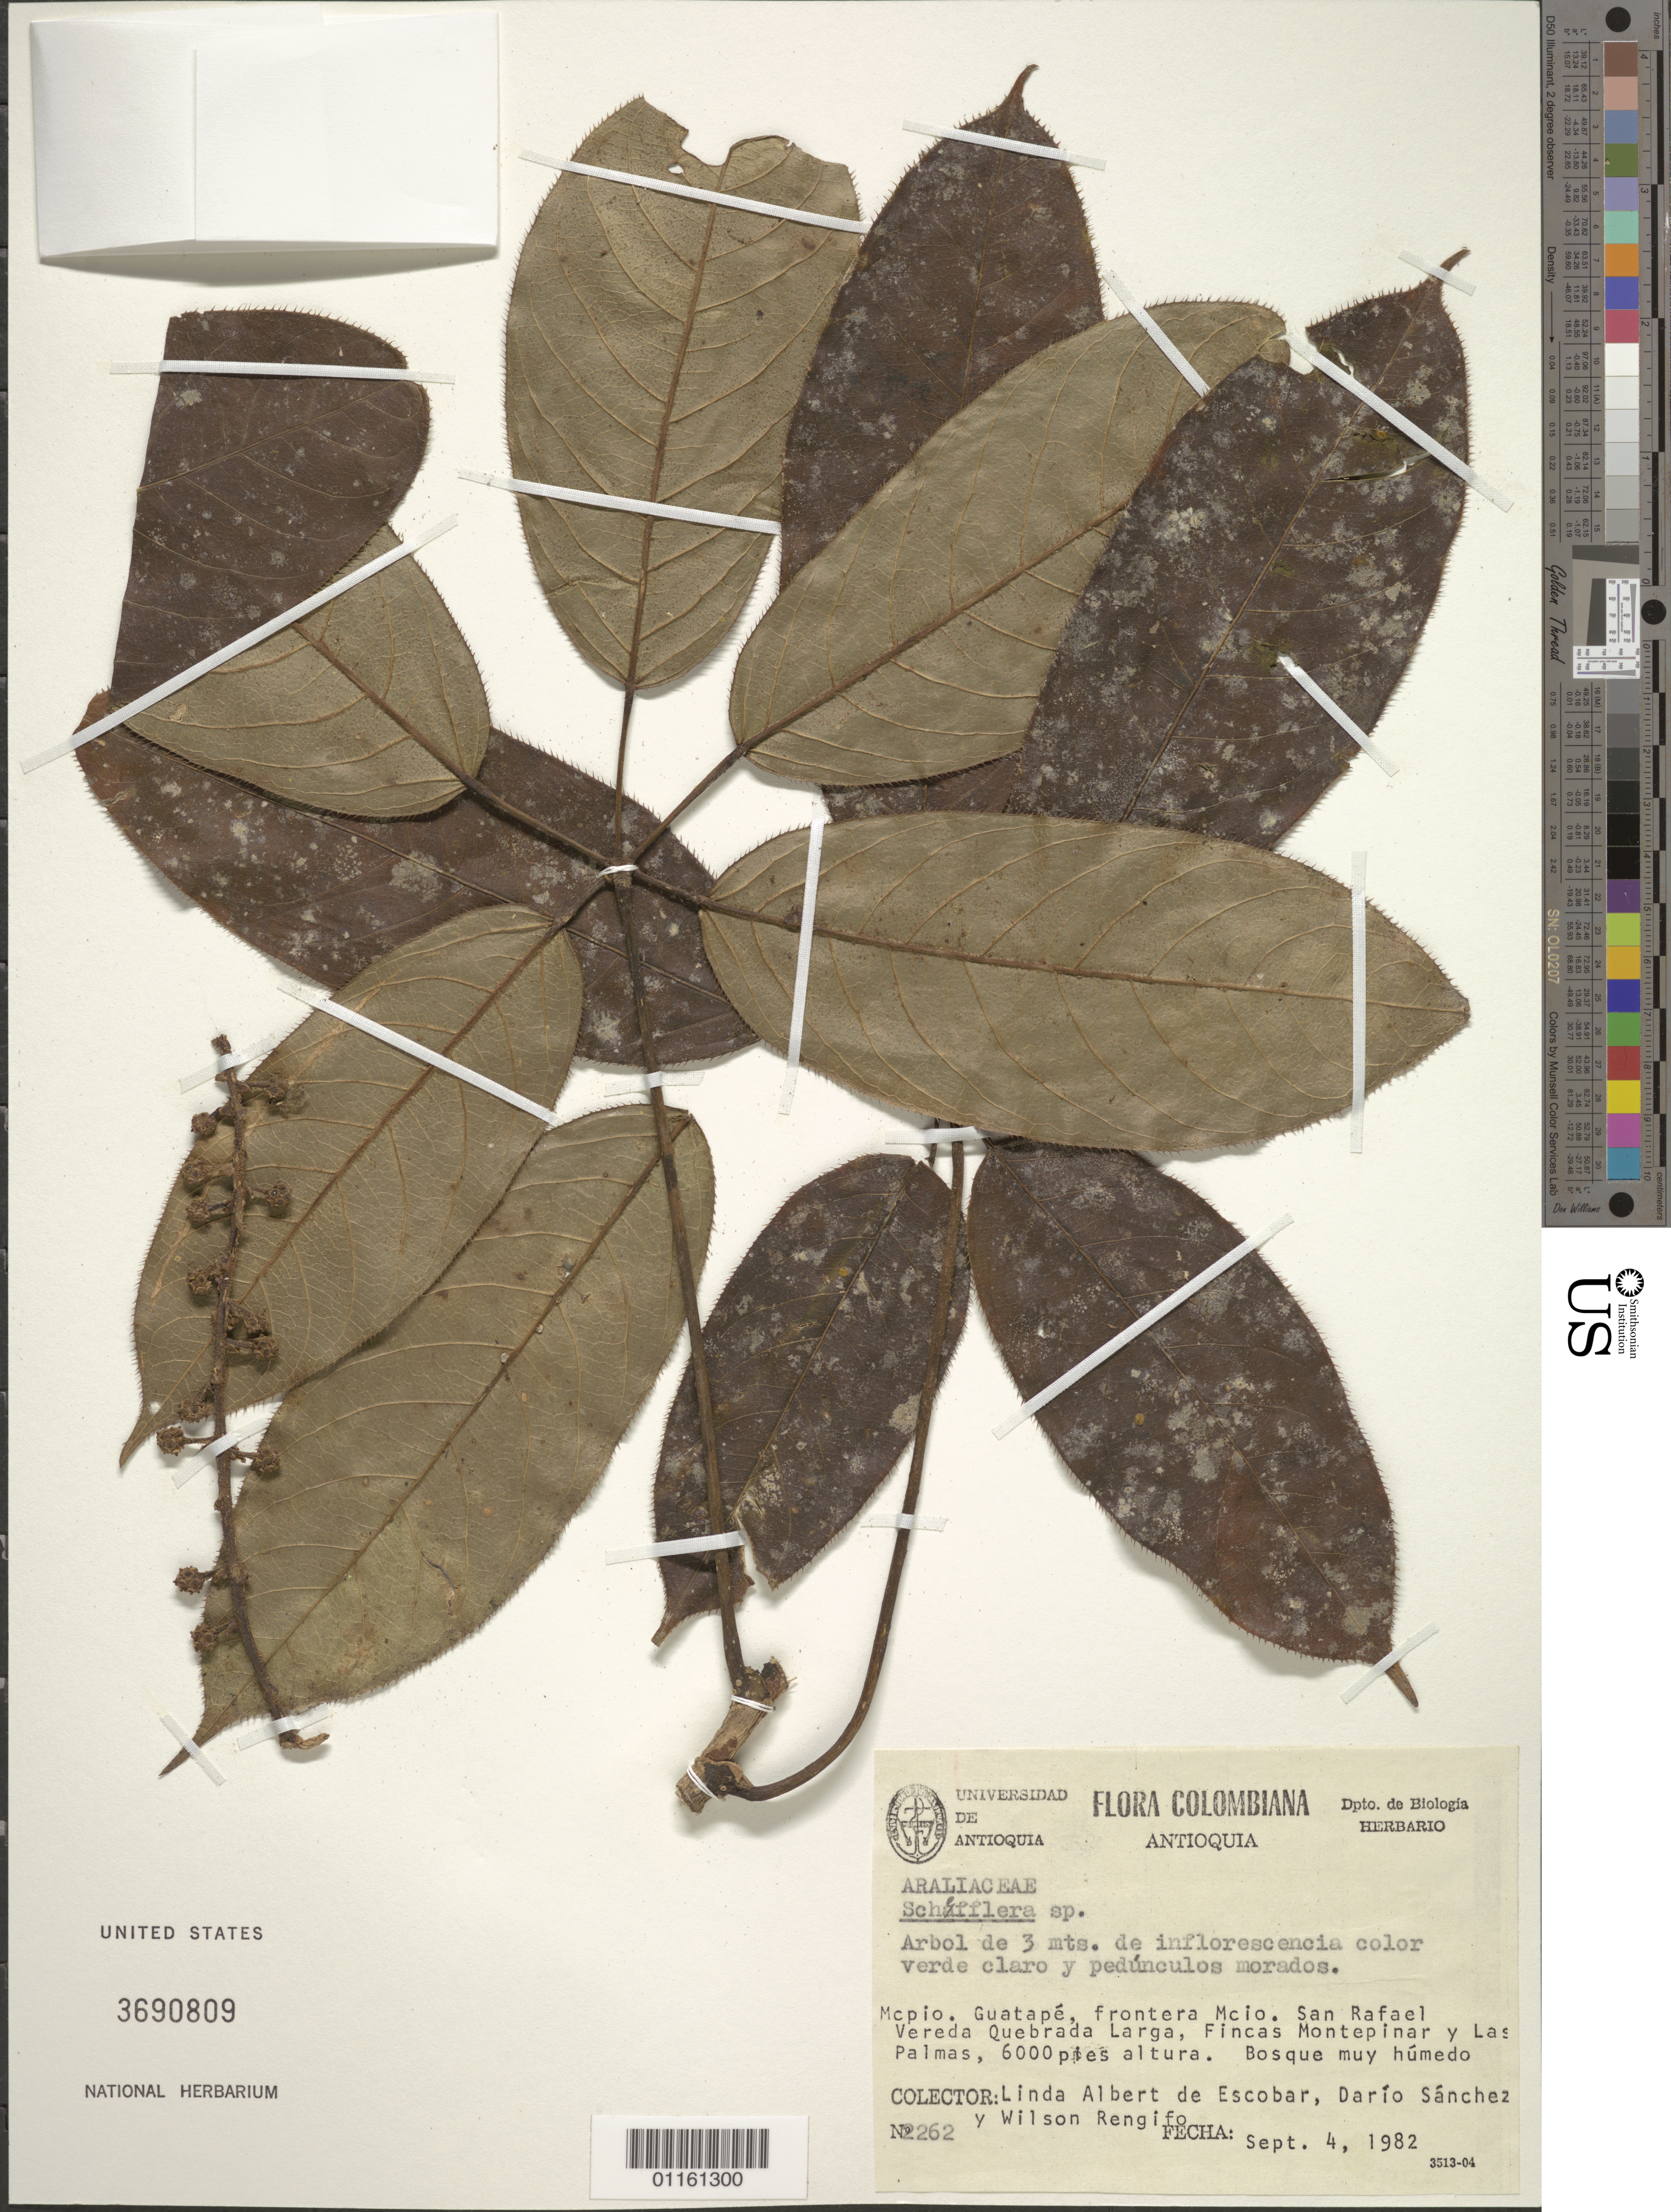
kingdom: Plantae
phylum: Tracheophyta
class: Magnoliopsida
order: Apiales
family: Araliaceae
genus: Schefflera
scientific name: Schefflera sp.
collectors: L. K. de Escobar, D. Sánchez & W. Rengifo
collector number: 2262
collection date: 1982-09-04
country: Colombia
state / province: Antioquia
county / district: Guatapé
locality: Frontera Mcio. San Rafael Vereda Quebrada Larga, Fincas Montepinar y Las Palmas, 6000 pies altura.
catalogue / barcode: US 3690809